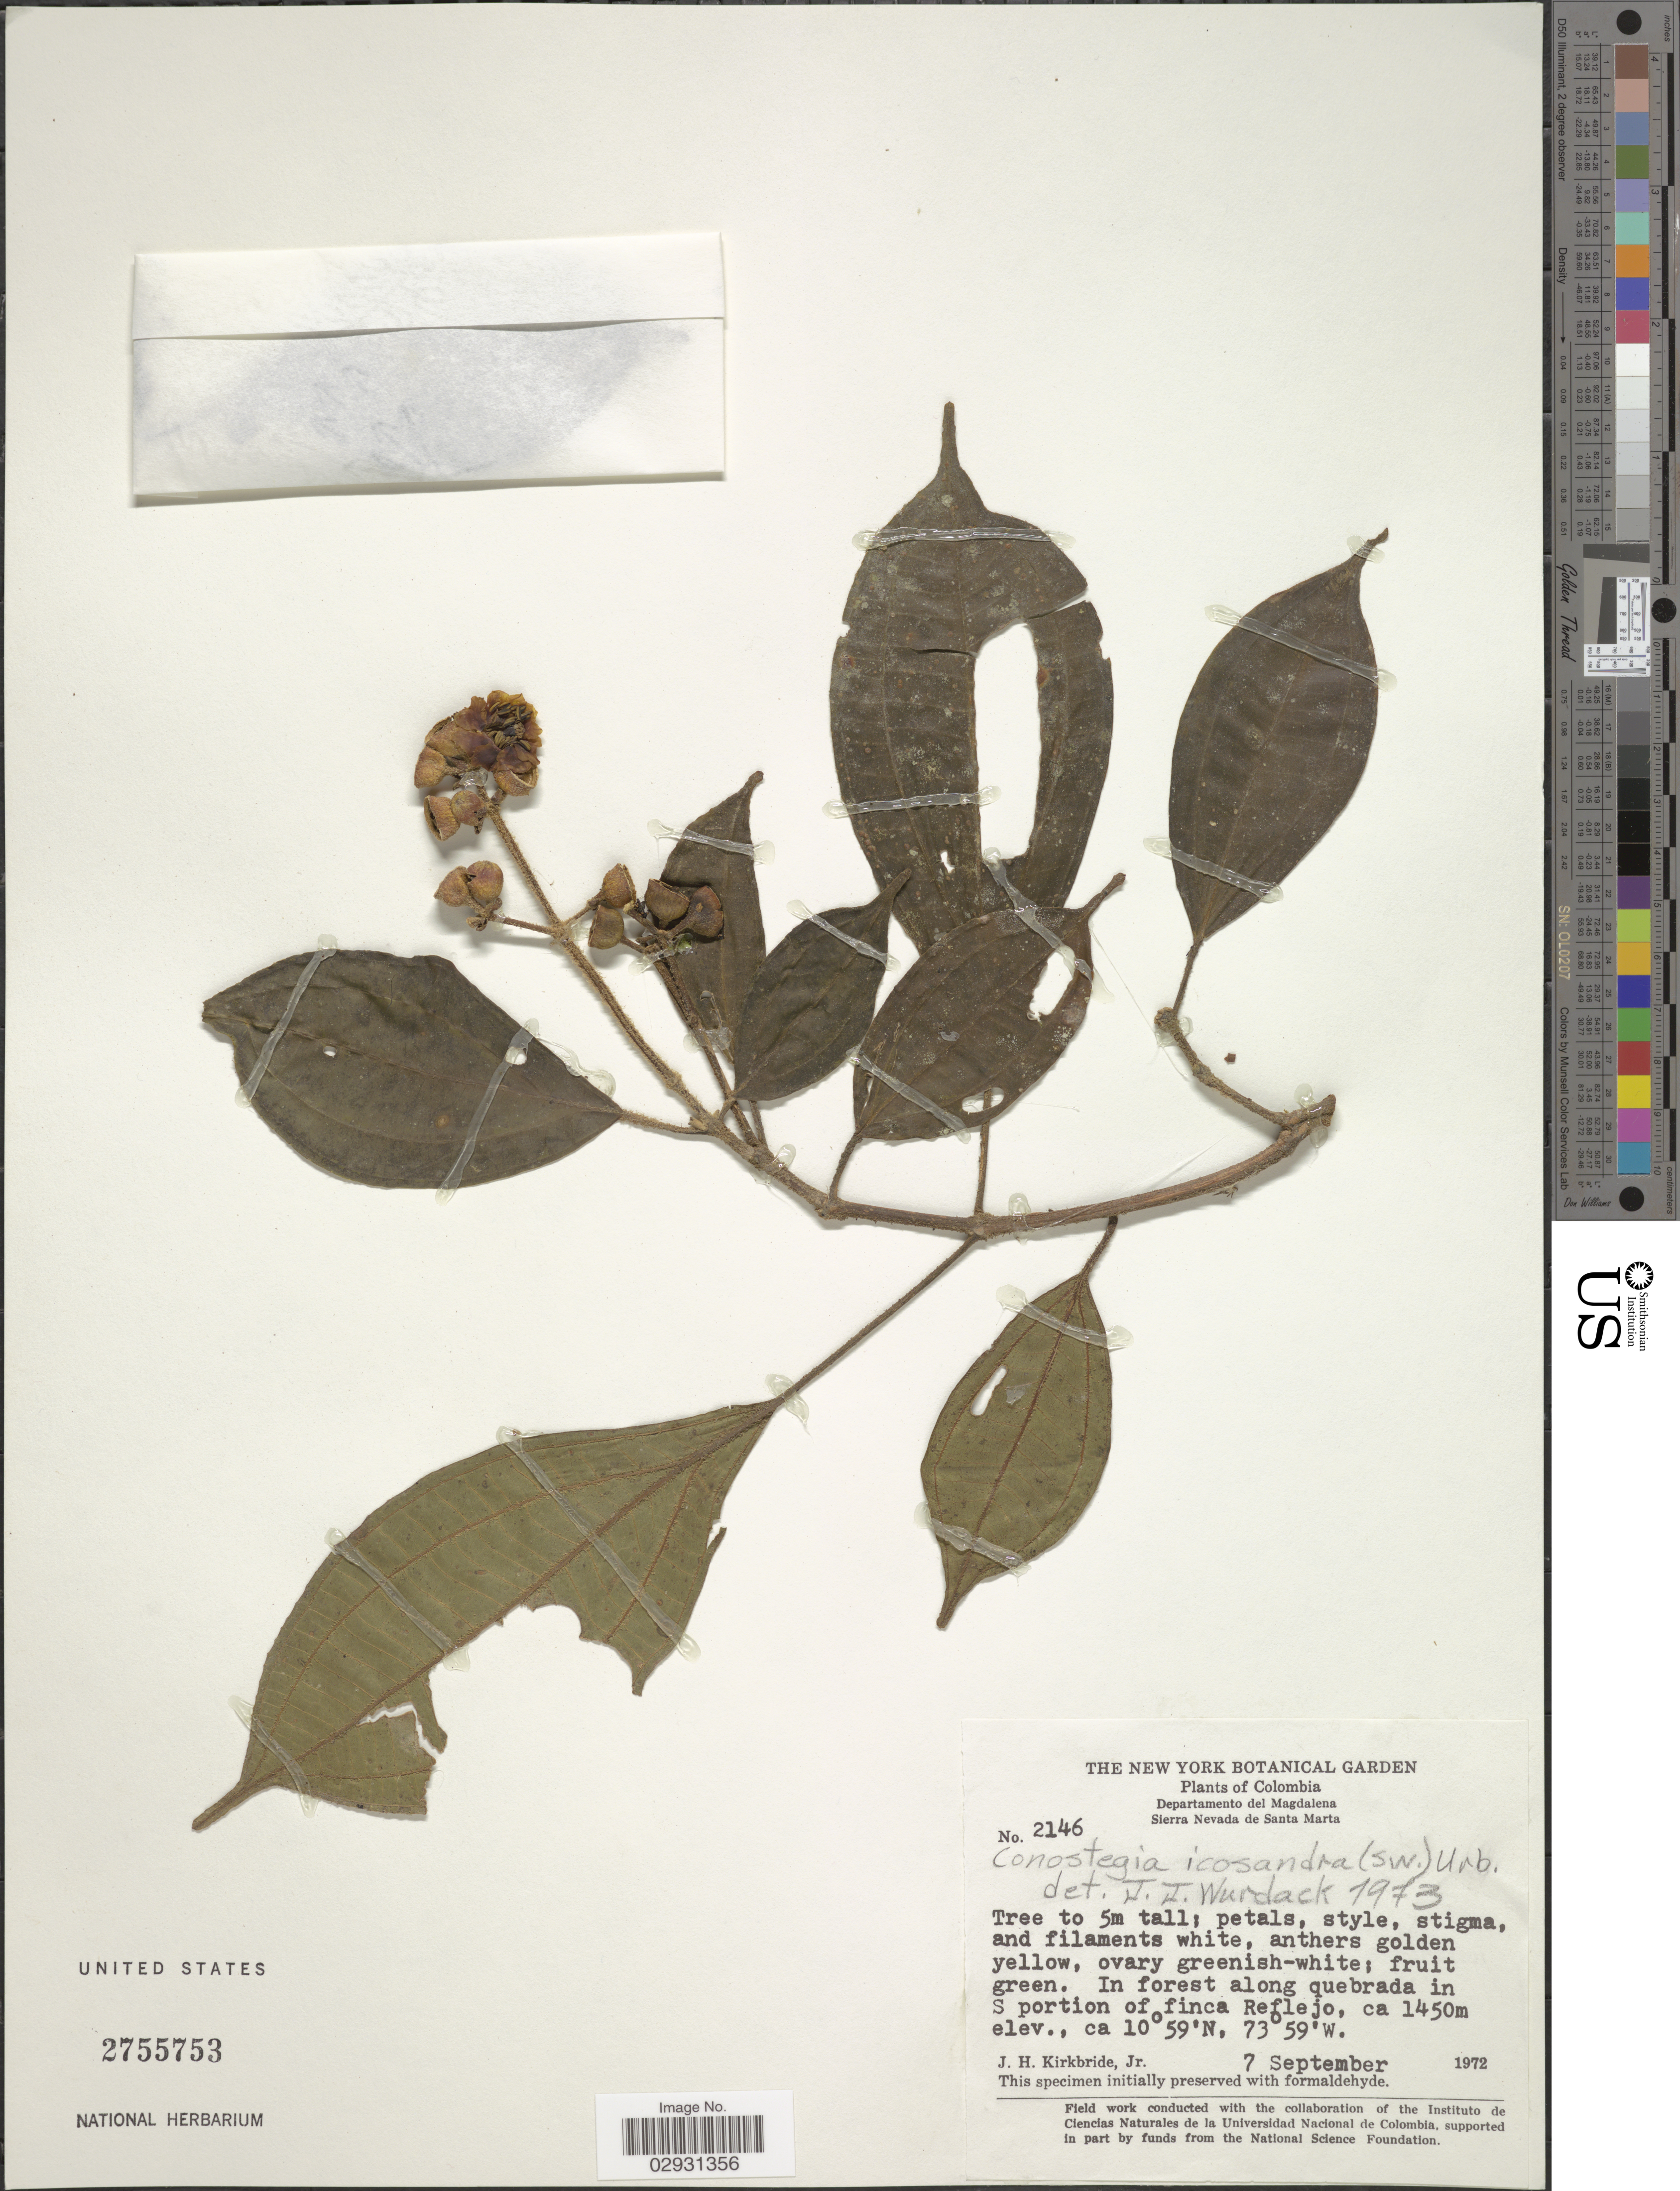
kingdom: Plantae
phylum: Tracheophyta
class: Magnoliopsida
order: Myrtales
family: Melastomataceae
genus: Conostegia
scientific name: Conostegia icosandra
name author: (Sw.) Urb.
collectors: J. H. Kirkbride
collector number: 2146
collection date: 1972-09-07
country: Colombia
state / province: Magdalena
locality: Departamento del Magdalena. Sierra Nevada da Santa Marta. In forest along quebrada in S portion of finca Reflejo.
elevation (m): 1450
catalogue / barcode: US 2755753